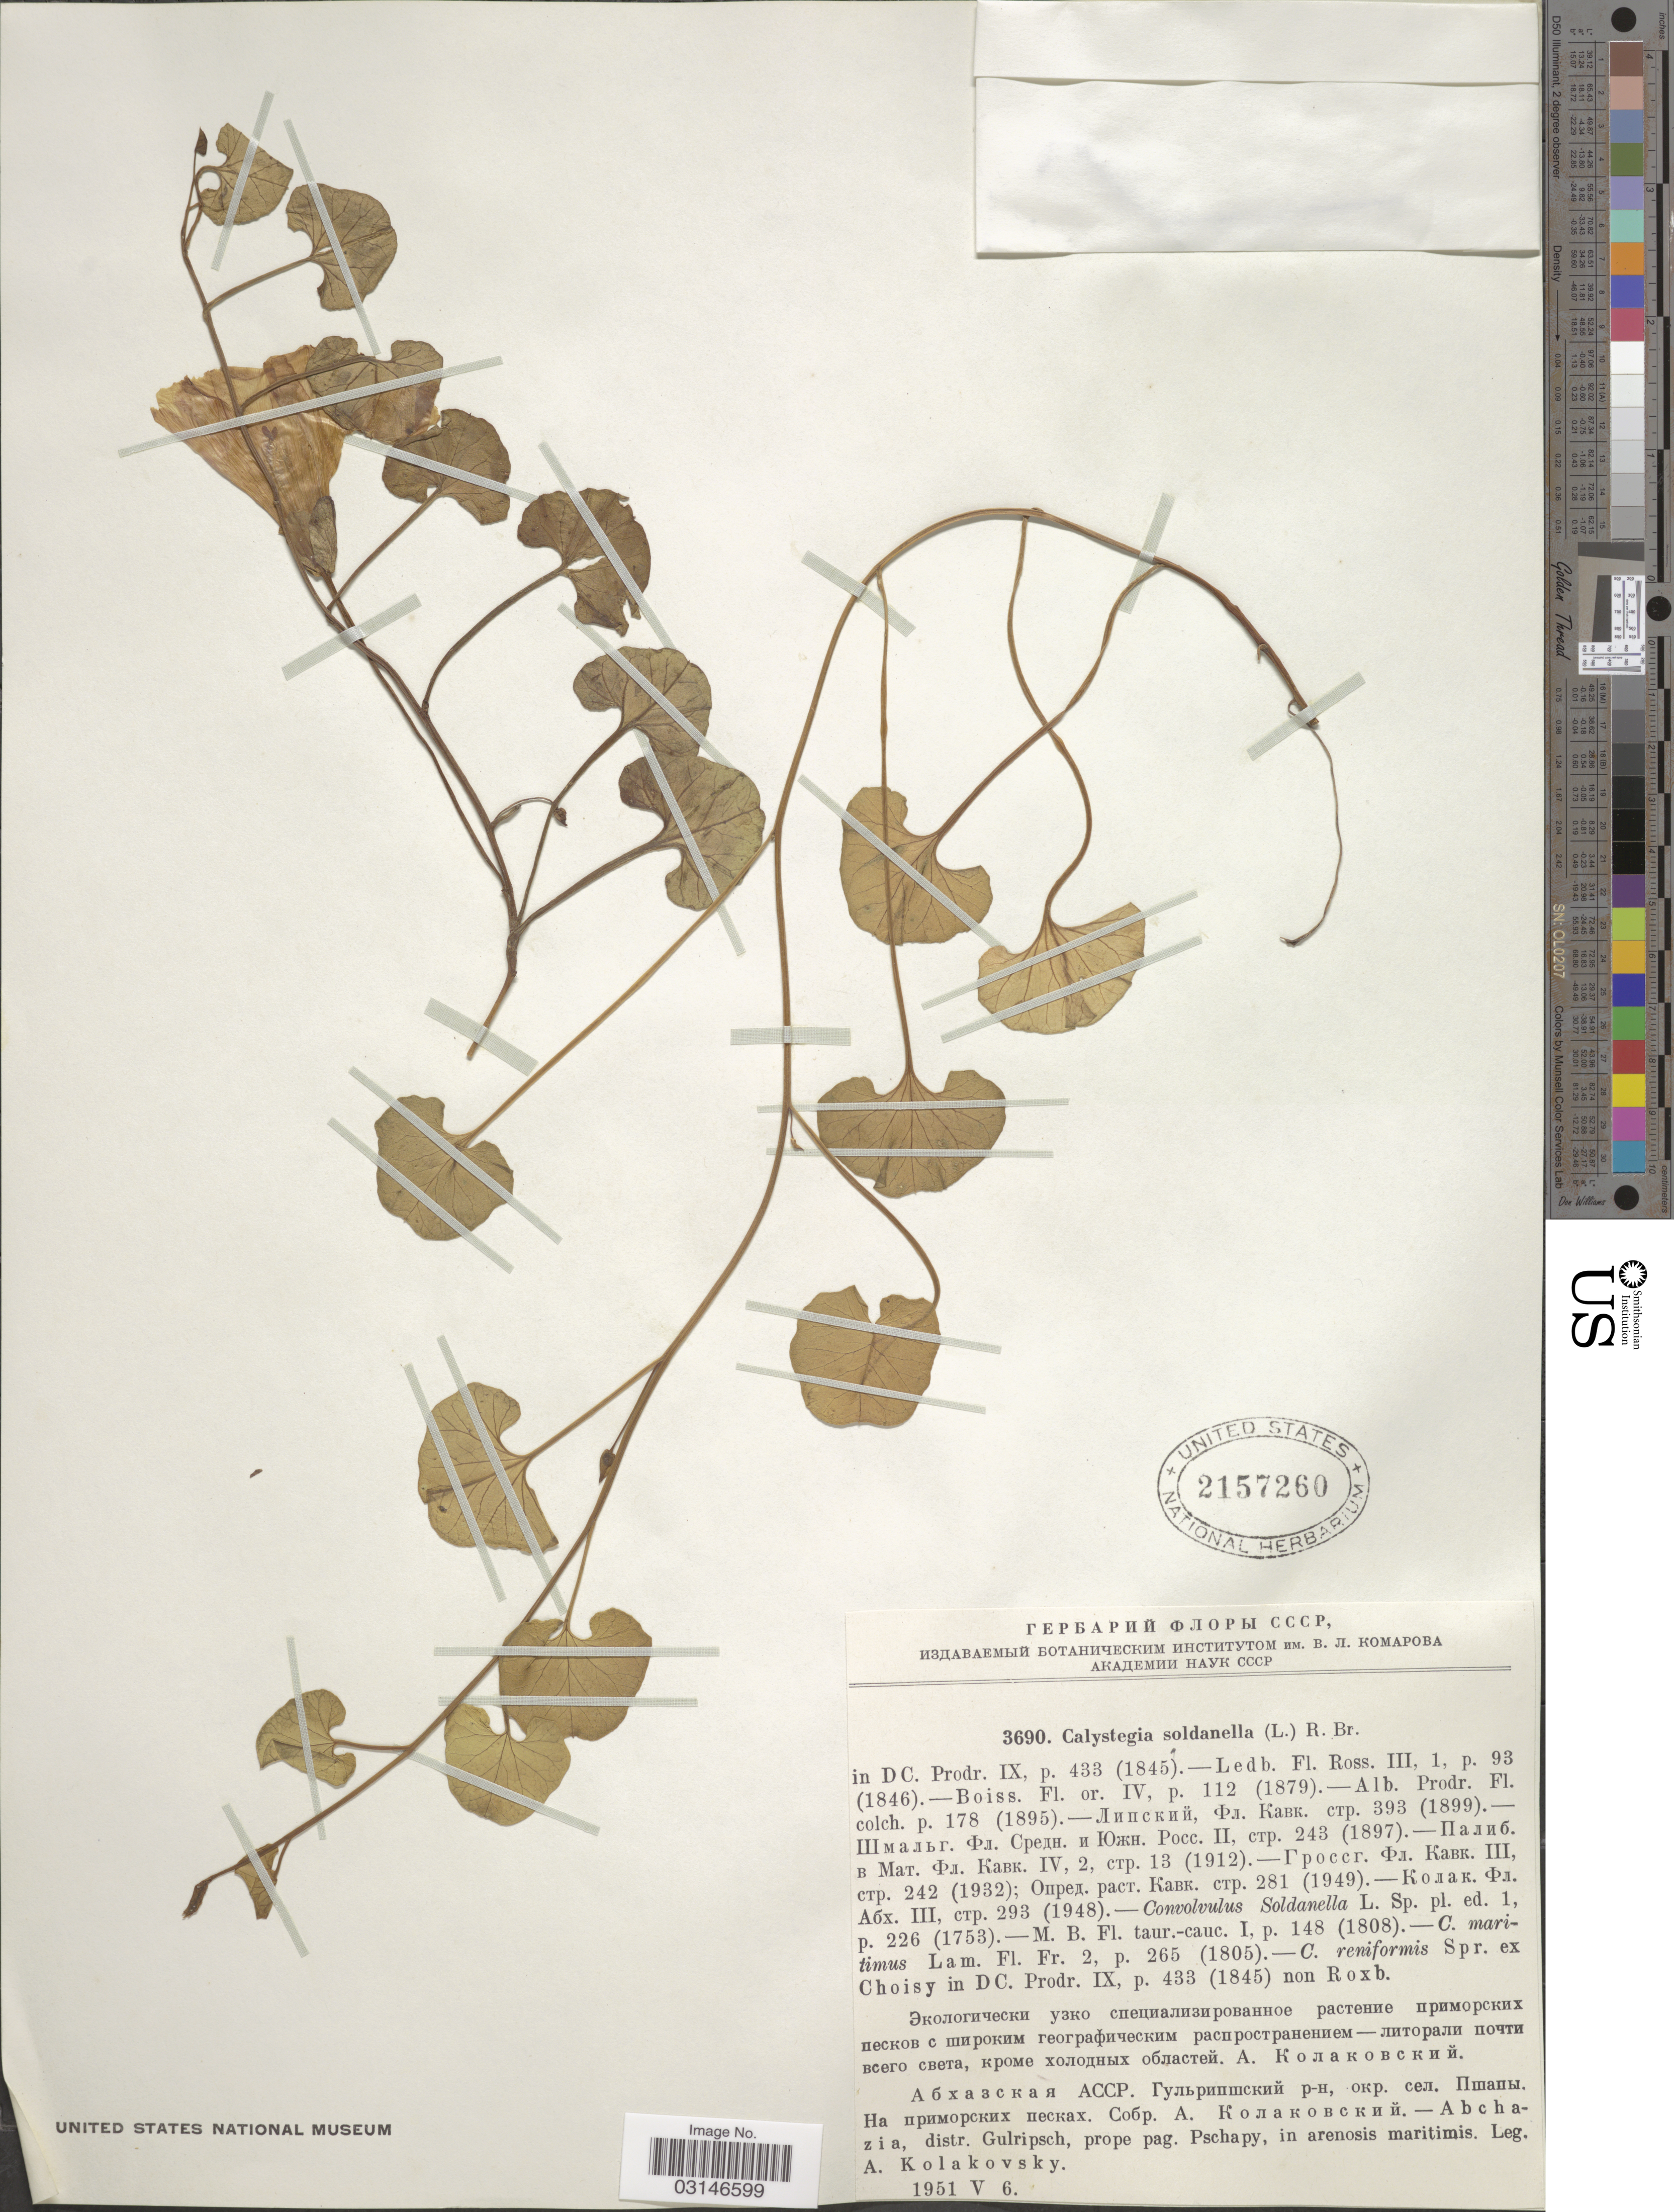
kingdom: Plantae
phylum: Tracheophyta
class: Magnoliopsida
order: Solanales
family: Convolvulaceae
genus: Calystegia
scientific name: Calystegia soldanella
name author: (L.) R. Br.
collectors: A. Kolakovsky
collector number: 3690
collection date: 1951-05-06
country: Georgia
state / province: Abkhazia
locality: Abchazia, distr. Gulripsch, prope pag. Pschapy, in arenosis maritimis.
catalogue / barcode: US 2157260